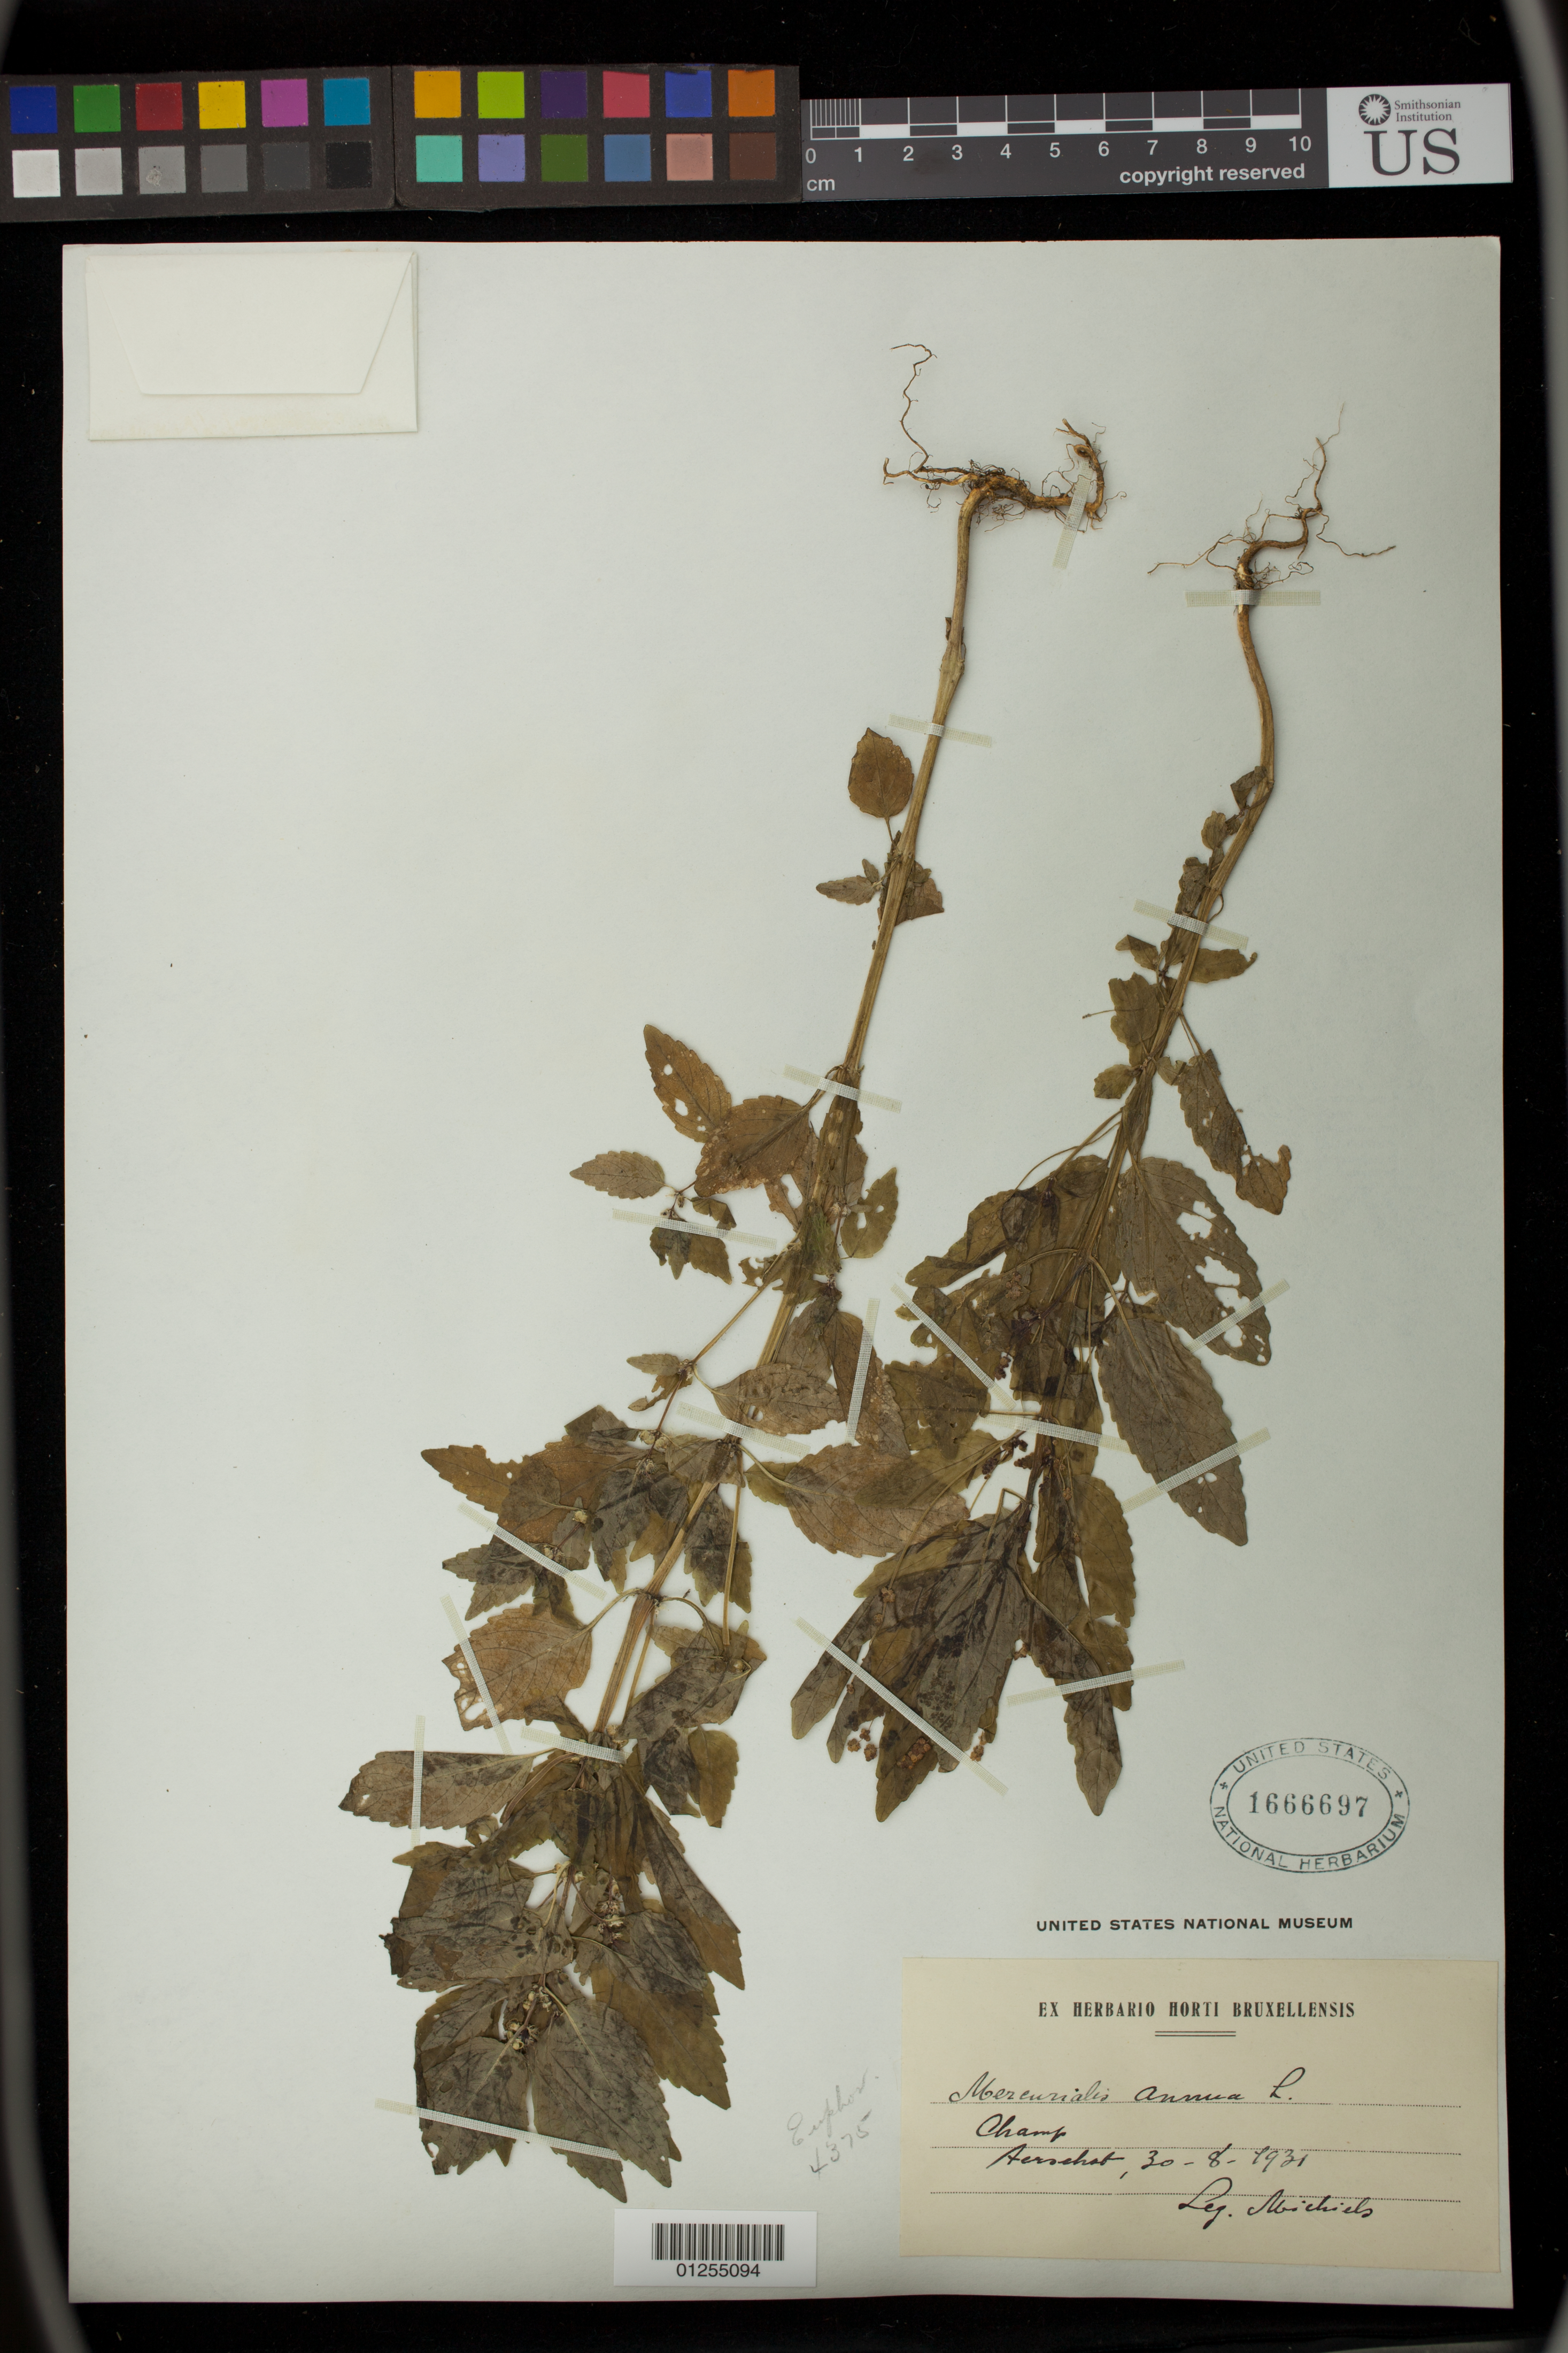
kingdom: Plantae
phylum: Tracheophyta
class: Magnoliopsida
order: Malpighiales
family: Euphorbiaceae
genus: Mercurialis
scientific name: Mercurialis annua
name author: L.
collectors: -. Michiels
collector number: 4375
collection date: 1931-08-30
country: Belgium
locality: Champ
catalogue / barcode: US 1666697